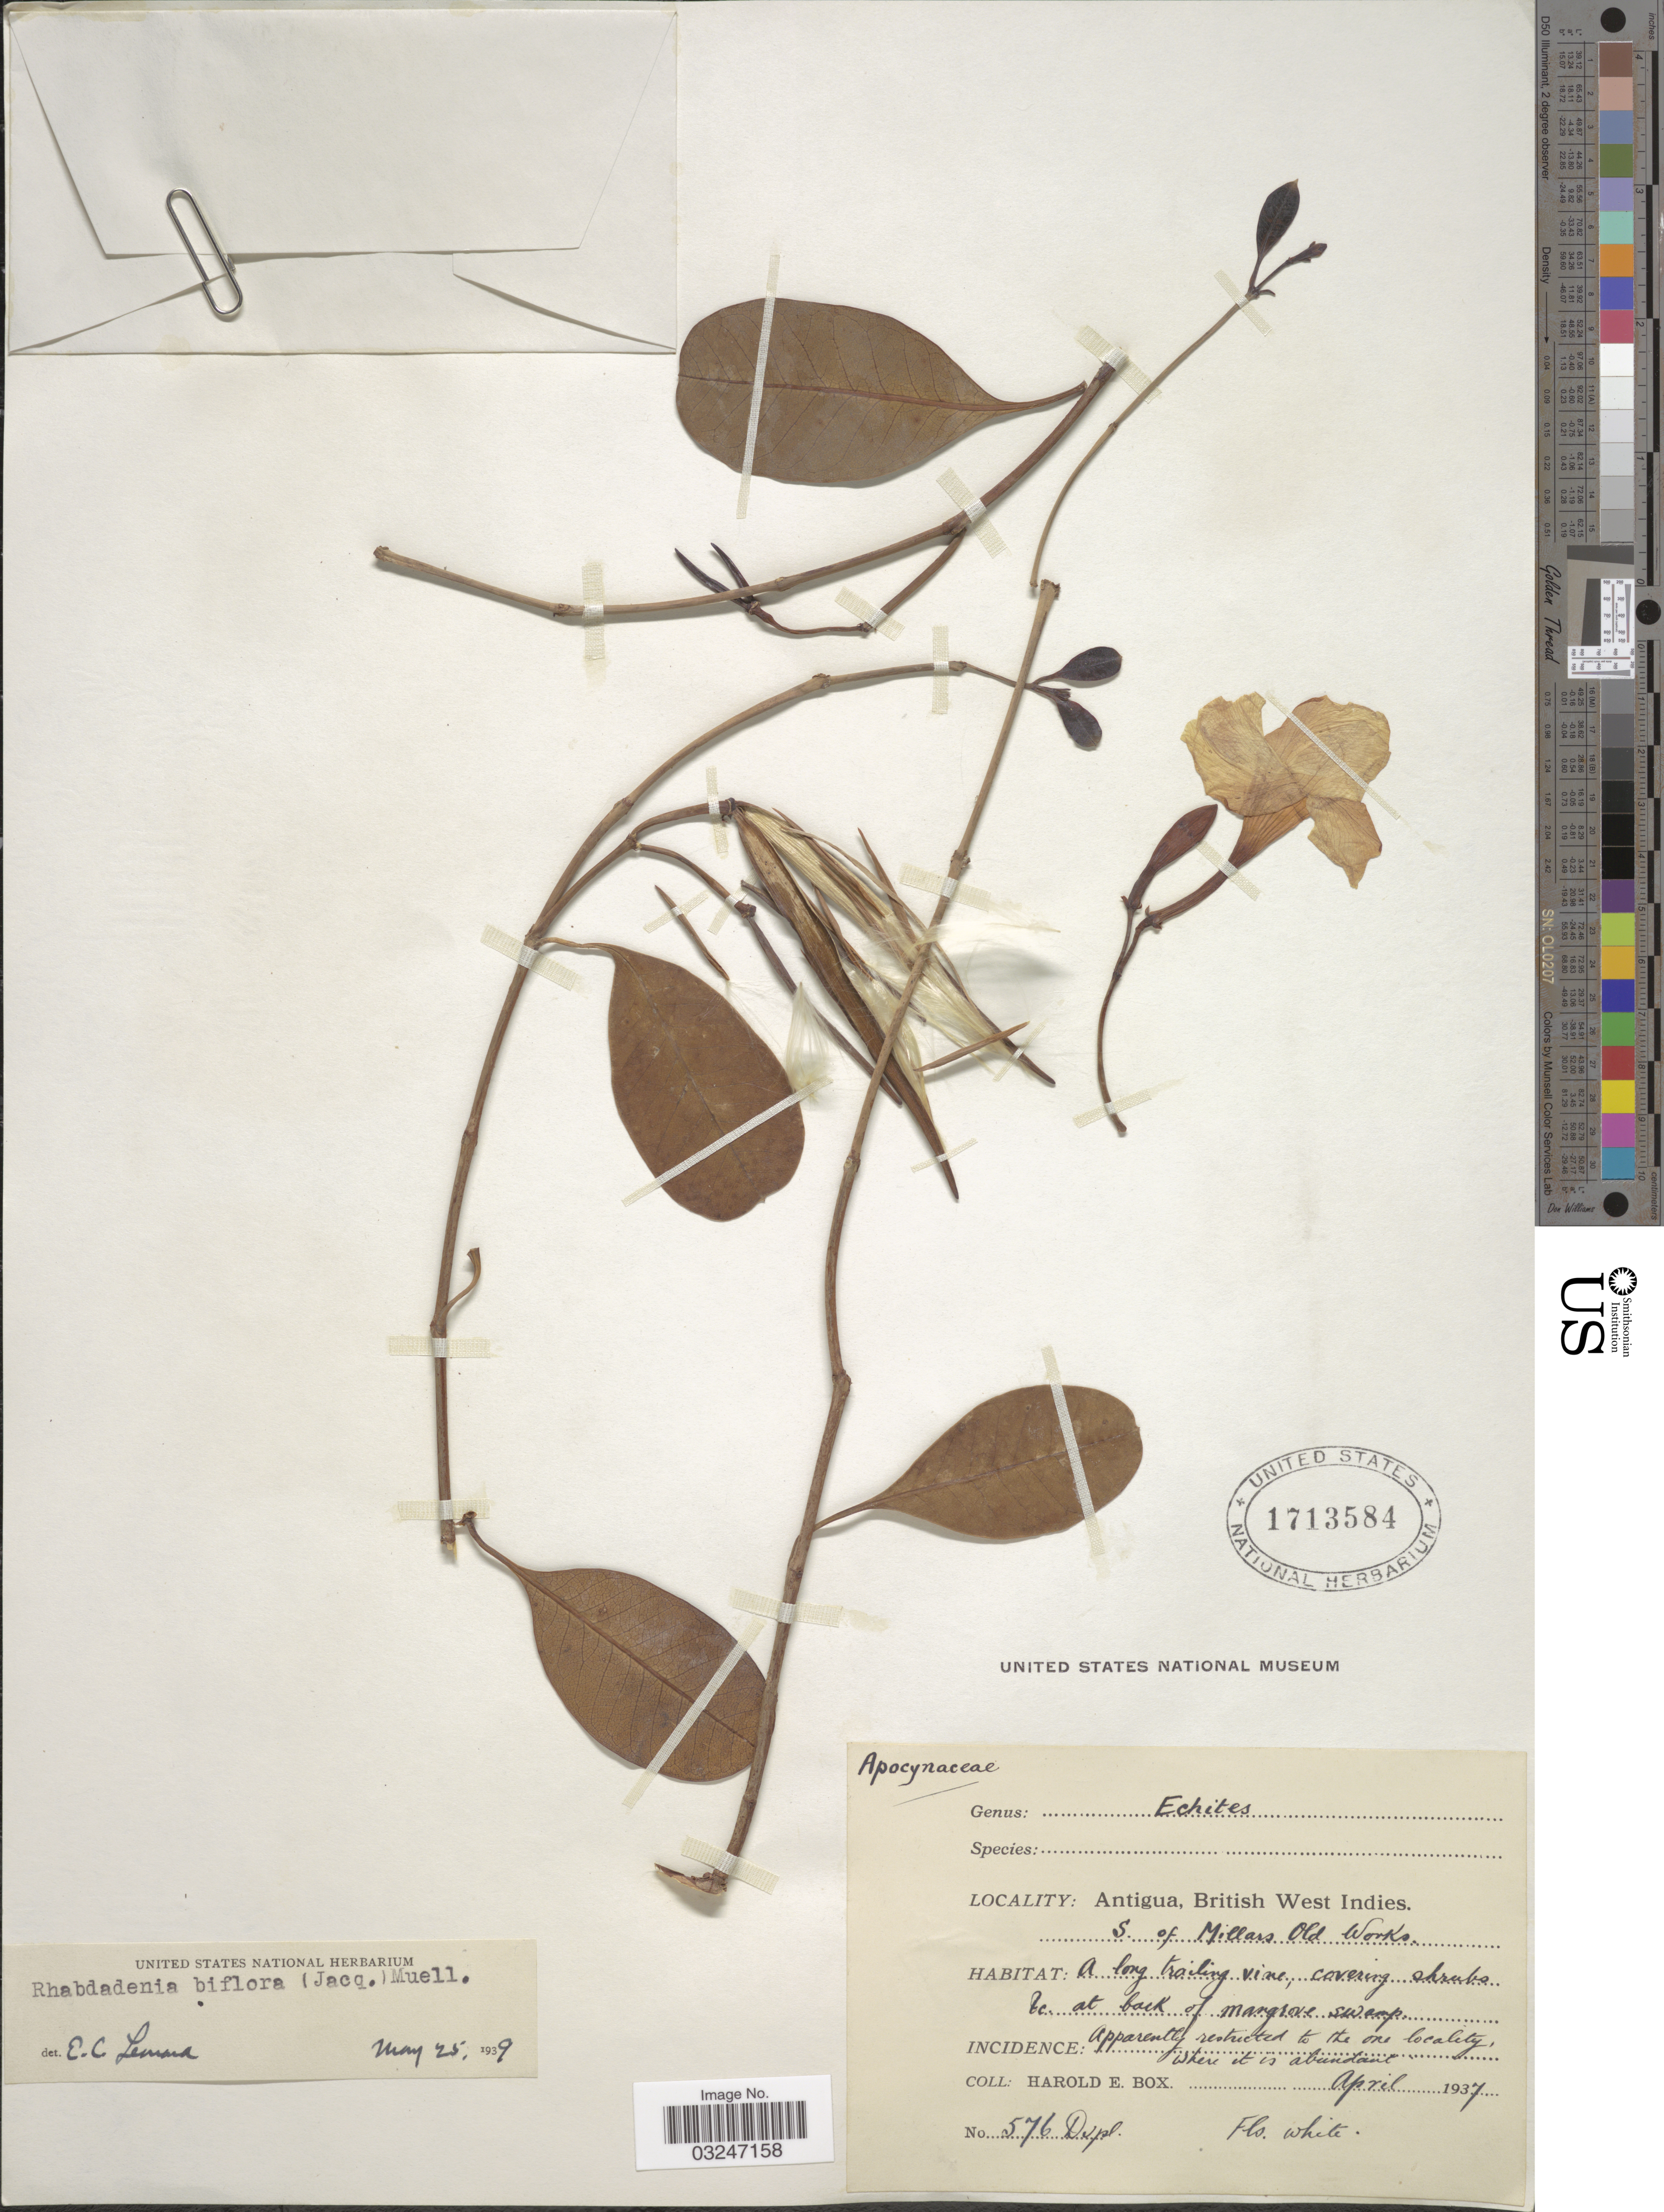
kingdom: Plantae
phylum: Tracheophyta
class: Magnoliopsida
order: Gentianales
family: Apocynaceae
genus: Rhabdadenia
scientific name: Rhabdadenia biflora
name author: (Jacq.) Müll. Arg.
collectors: H. E. Box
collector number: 576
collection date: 1937-04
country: Antigua and Barbuda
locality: Antigua, British West Indies. S. of Millars Old Works.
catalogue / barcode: US 1713584